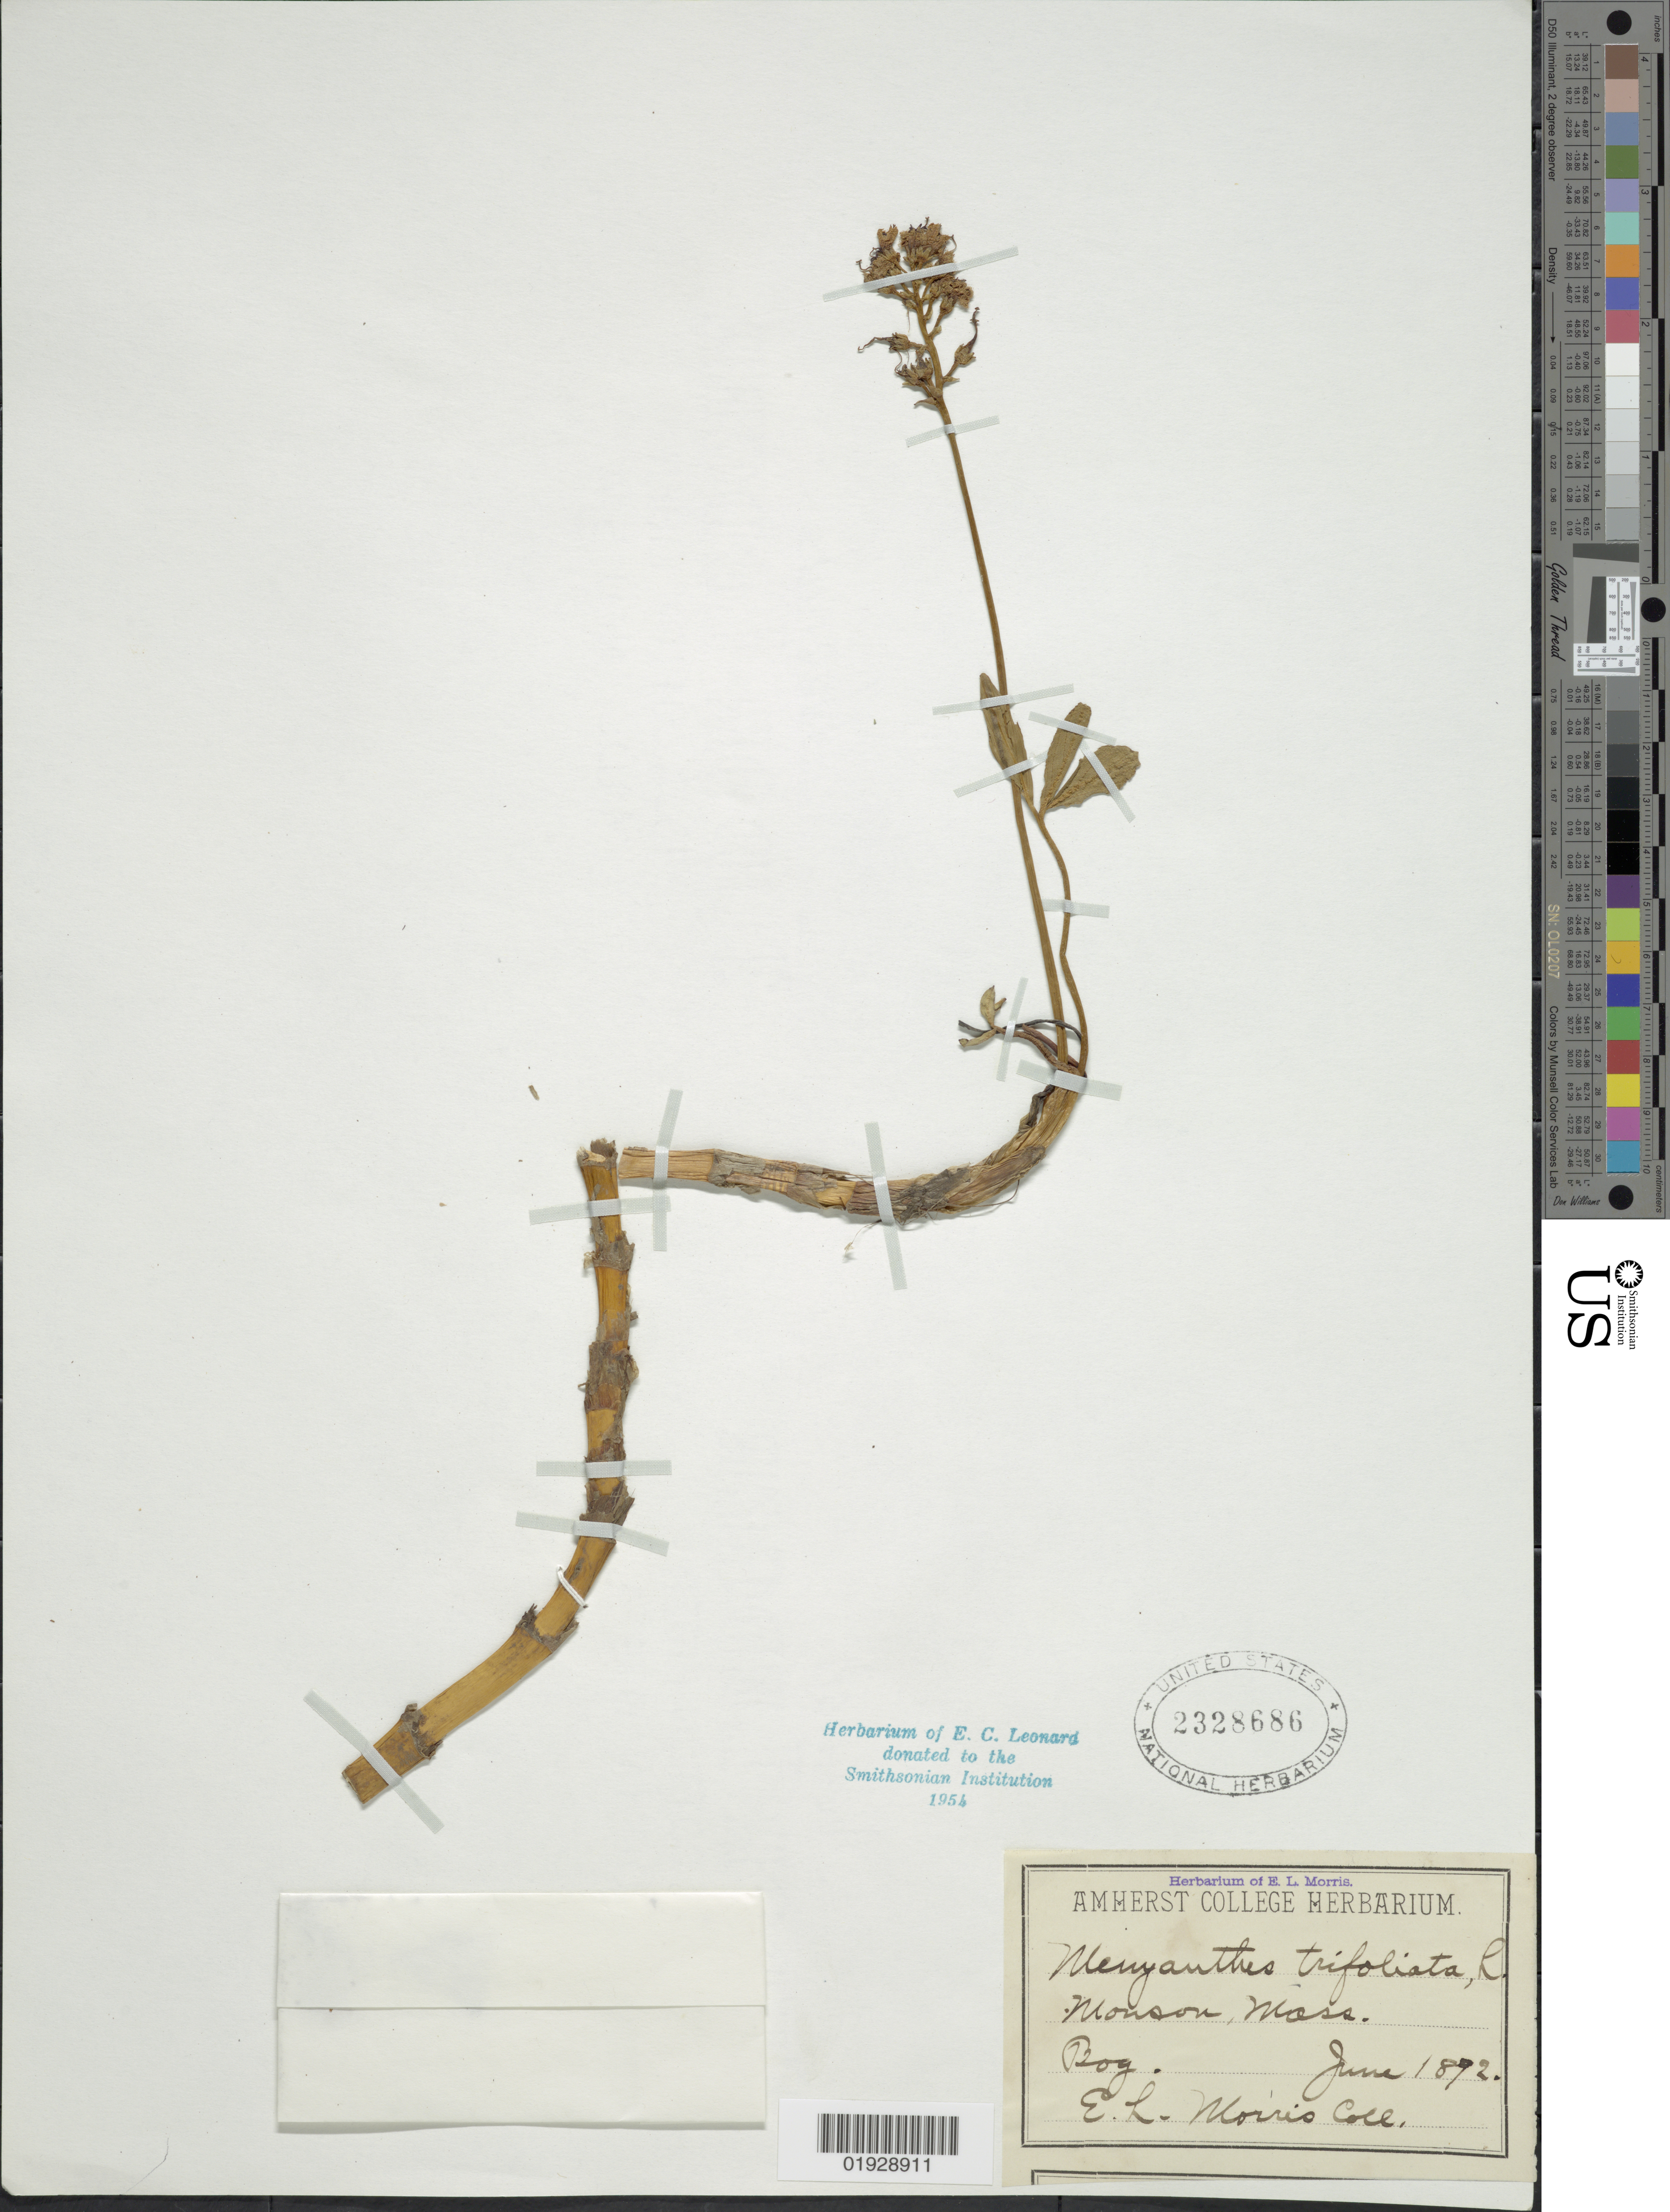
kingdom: Plantae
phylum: Tracheophyta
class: Magnoliopsida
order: Asterales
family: Menyanthaceae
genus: Menyanthes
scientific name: Menyanthes trifoliata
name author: L.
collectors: E. Morris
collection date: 1892-06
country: United States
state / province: Massachusetts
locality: Monson, Mass.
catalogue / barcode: US 2328686